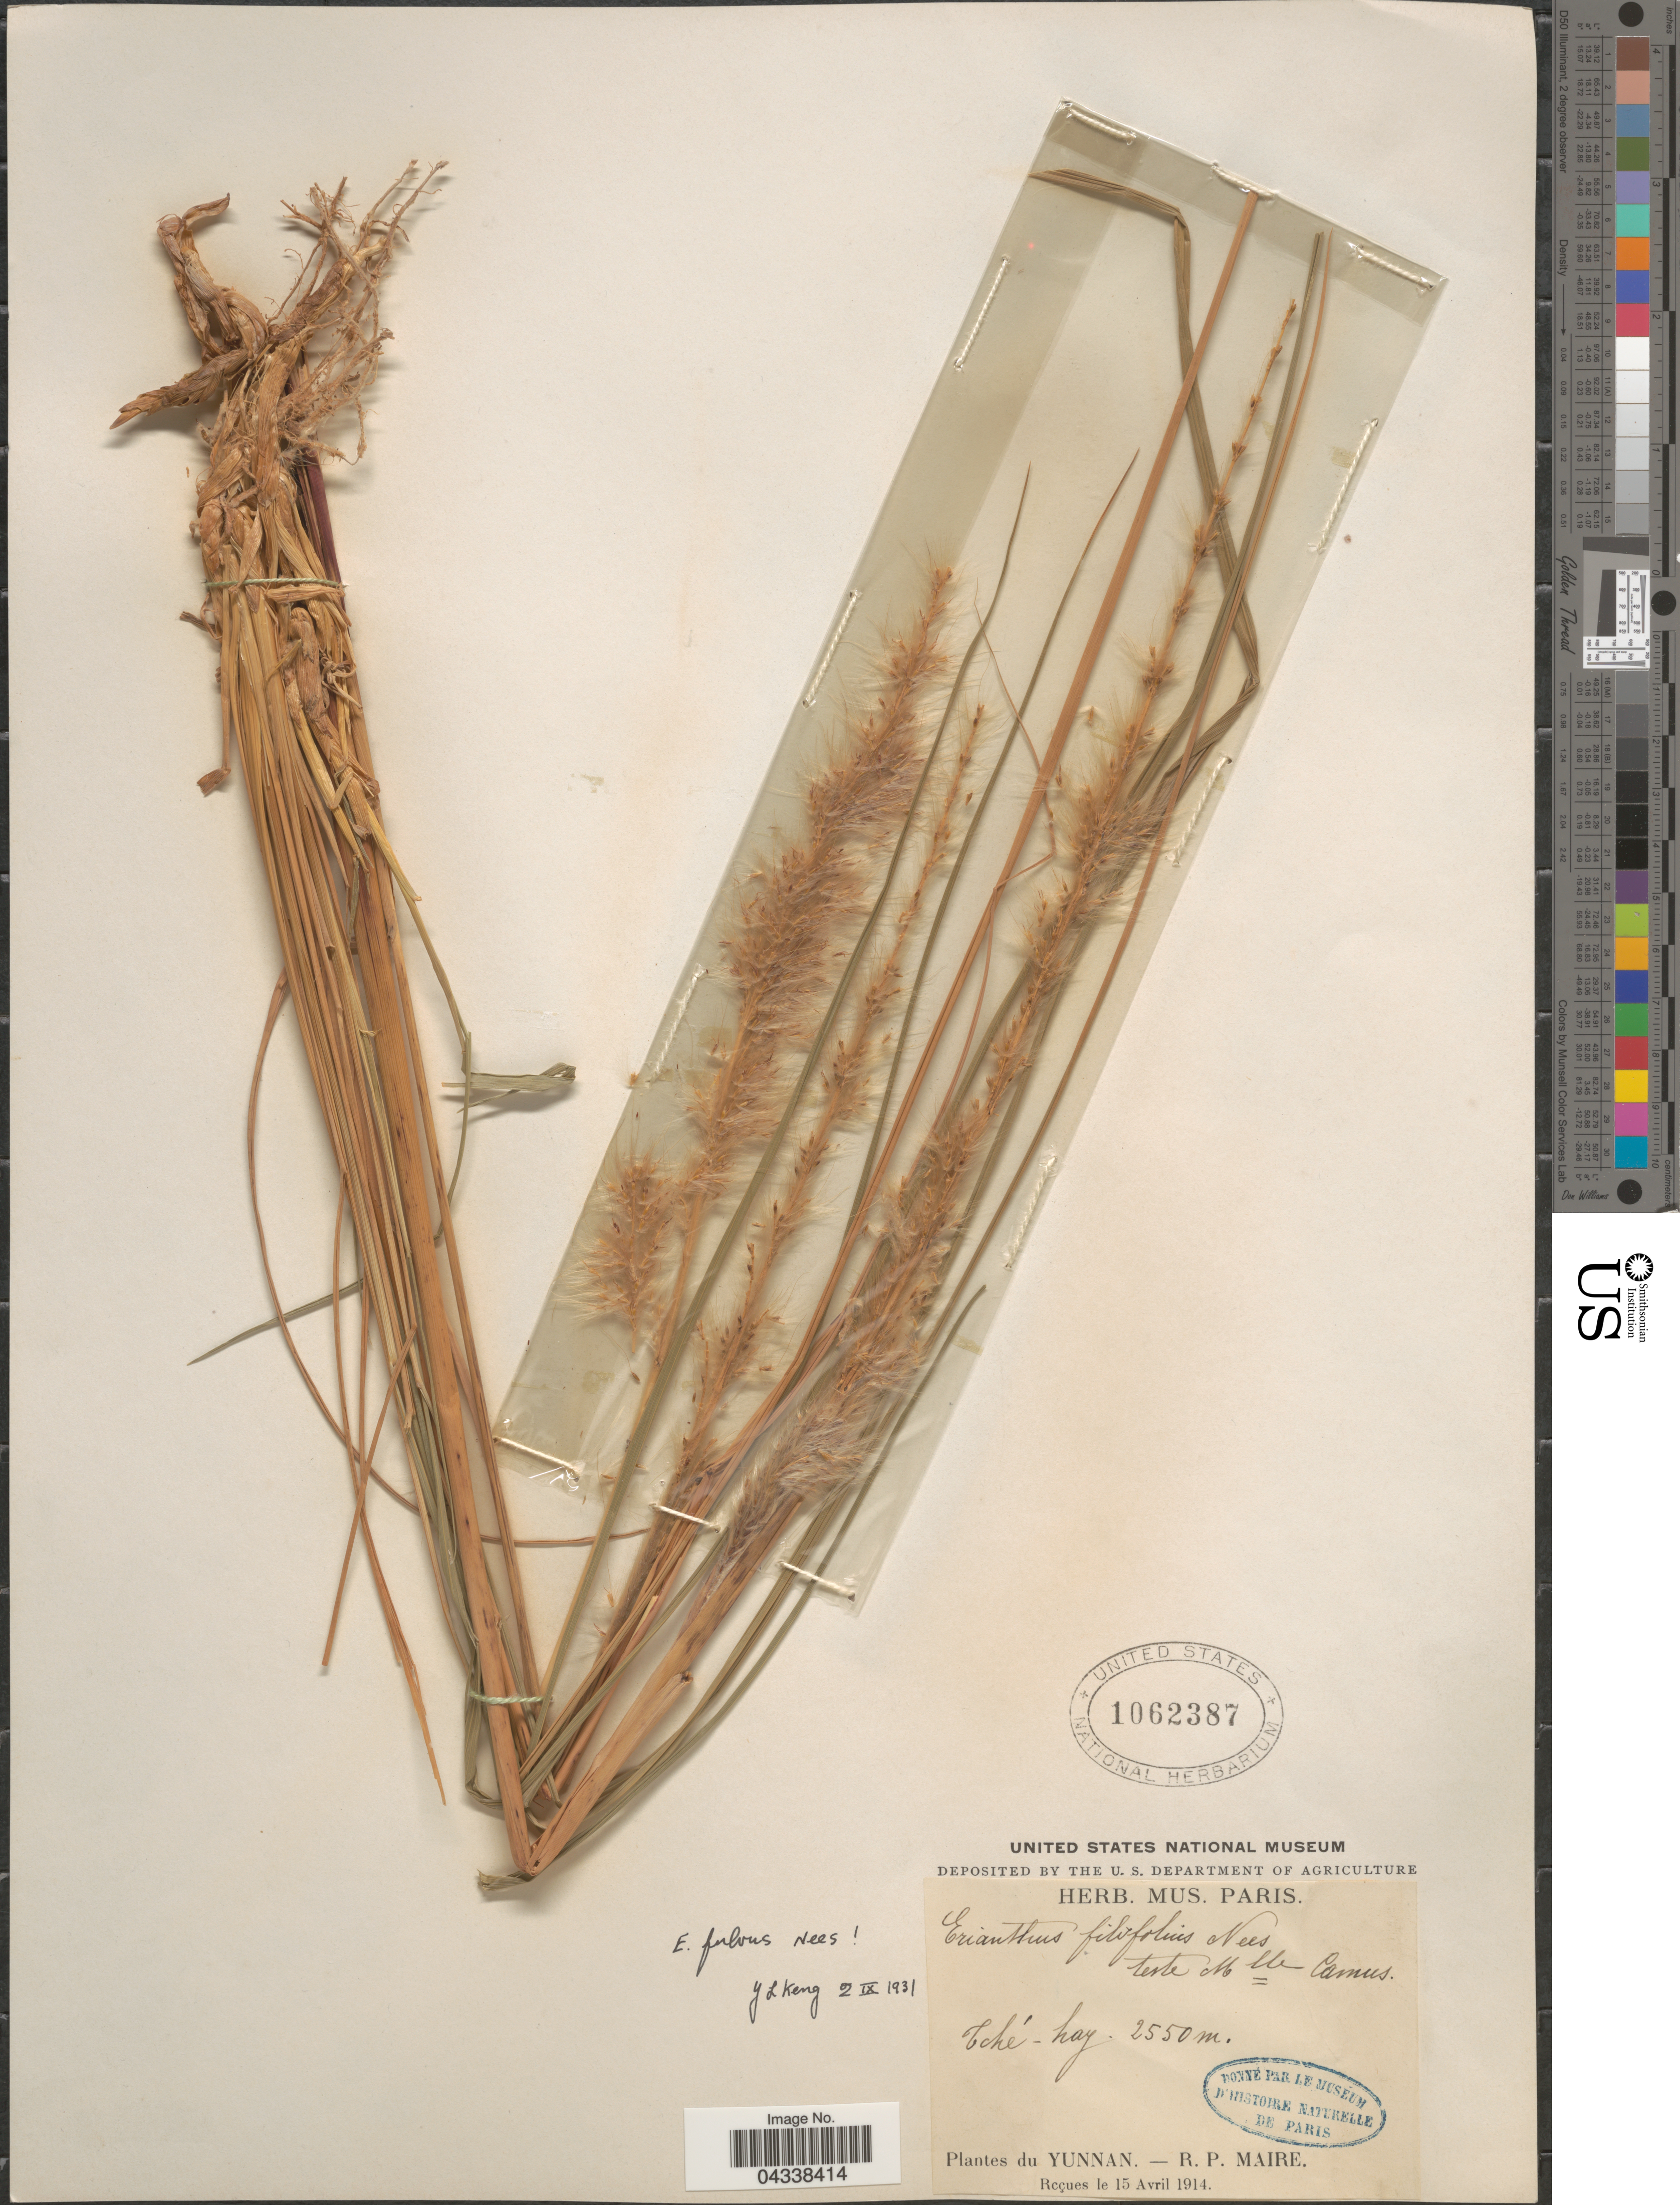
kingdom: Plantae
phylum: Tracheophyta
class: Liliopsida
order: Poales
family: Poaceae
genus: Saccharum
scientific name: Saccharum rufipilum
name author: Steud.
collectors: R.-P. Maire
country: China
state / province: Yunnan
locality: Tché-hay.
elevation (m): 2550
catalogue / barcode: US 1062387